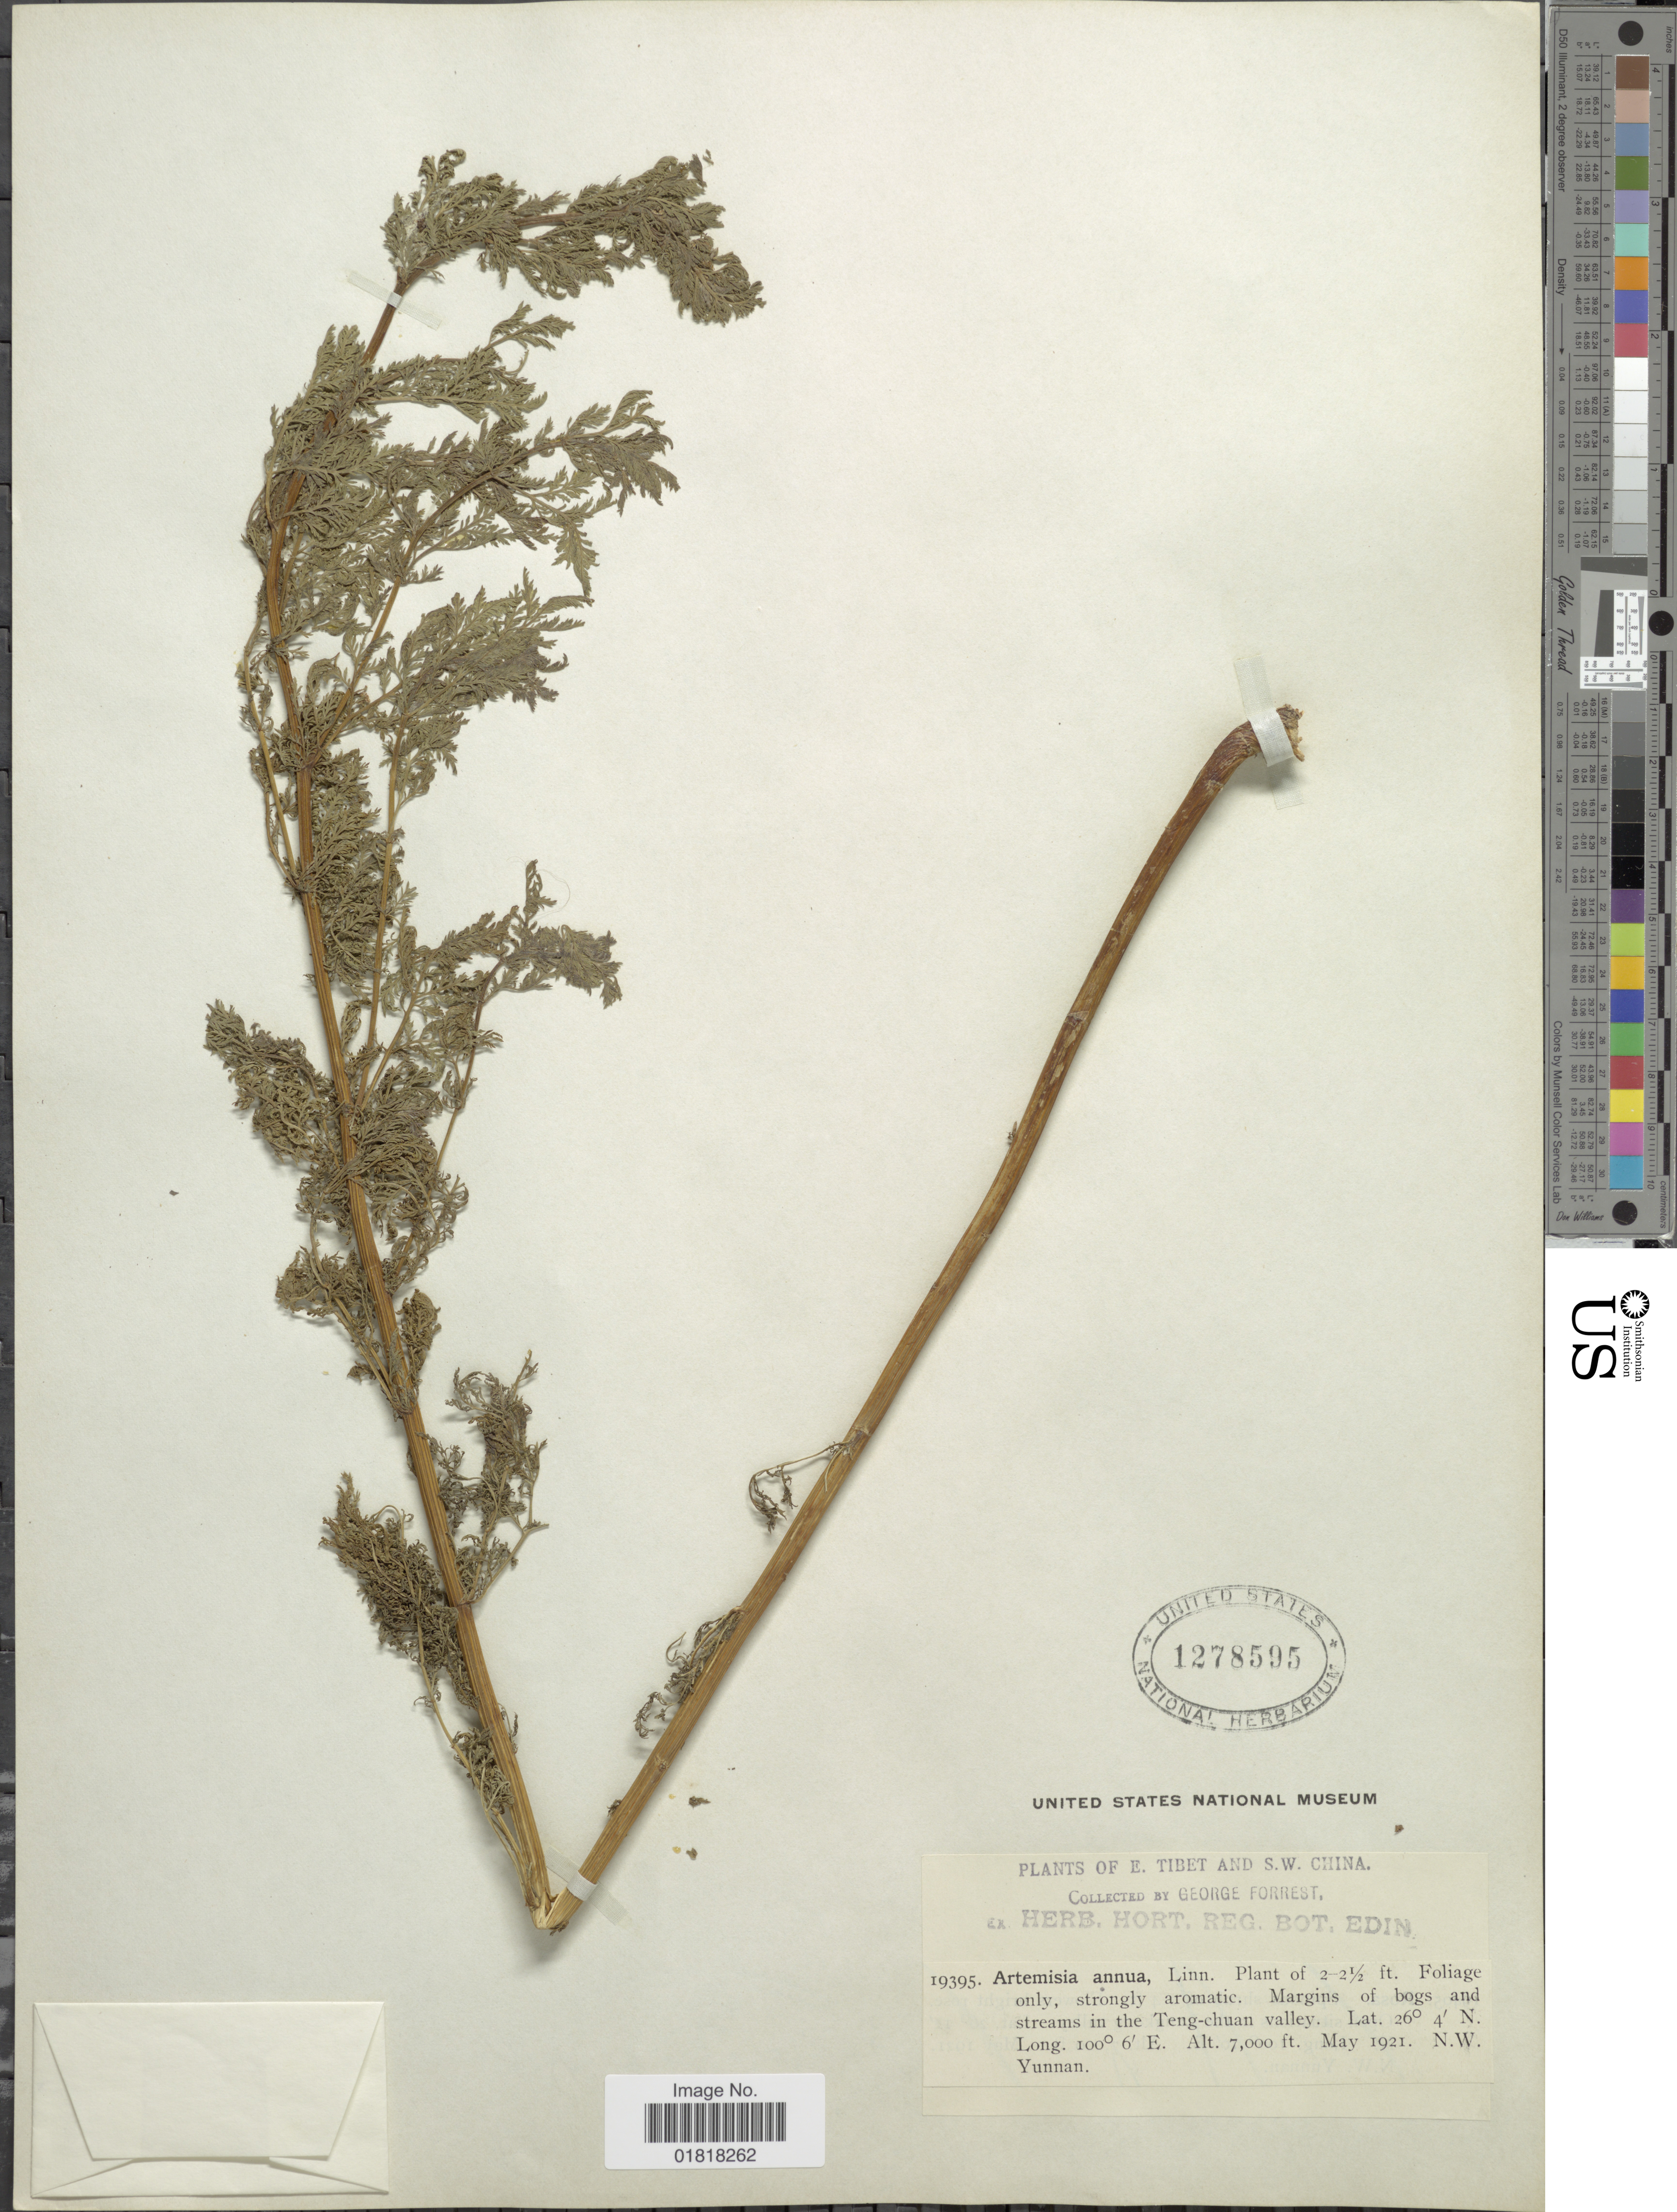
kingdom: Plantae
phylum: Tracheophyta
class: Magnoliopsida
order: Asterales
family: Asteraceae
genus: Artemisia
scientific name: Artemisia annua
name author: L.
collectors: G. Forrest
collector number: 19395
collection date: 1921-05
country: China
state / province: Yunnan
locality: E. Tibet and S.W. China, Linn, in the Teng-chuan valley, N.W. Yunnan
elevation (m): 2134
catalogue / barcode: US 1278595